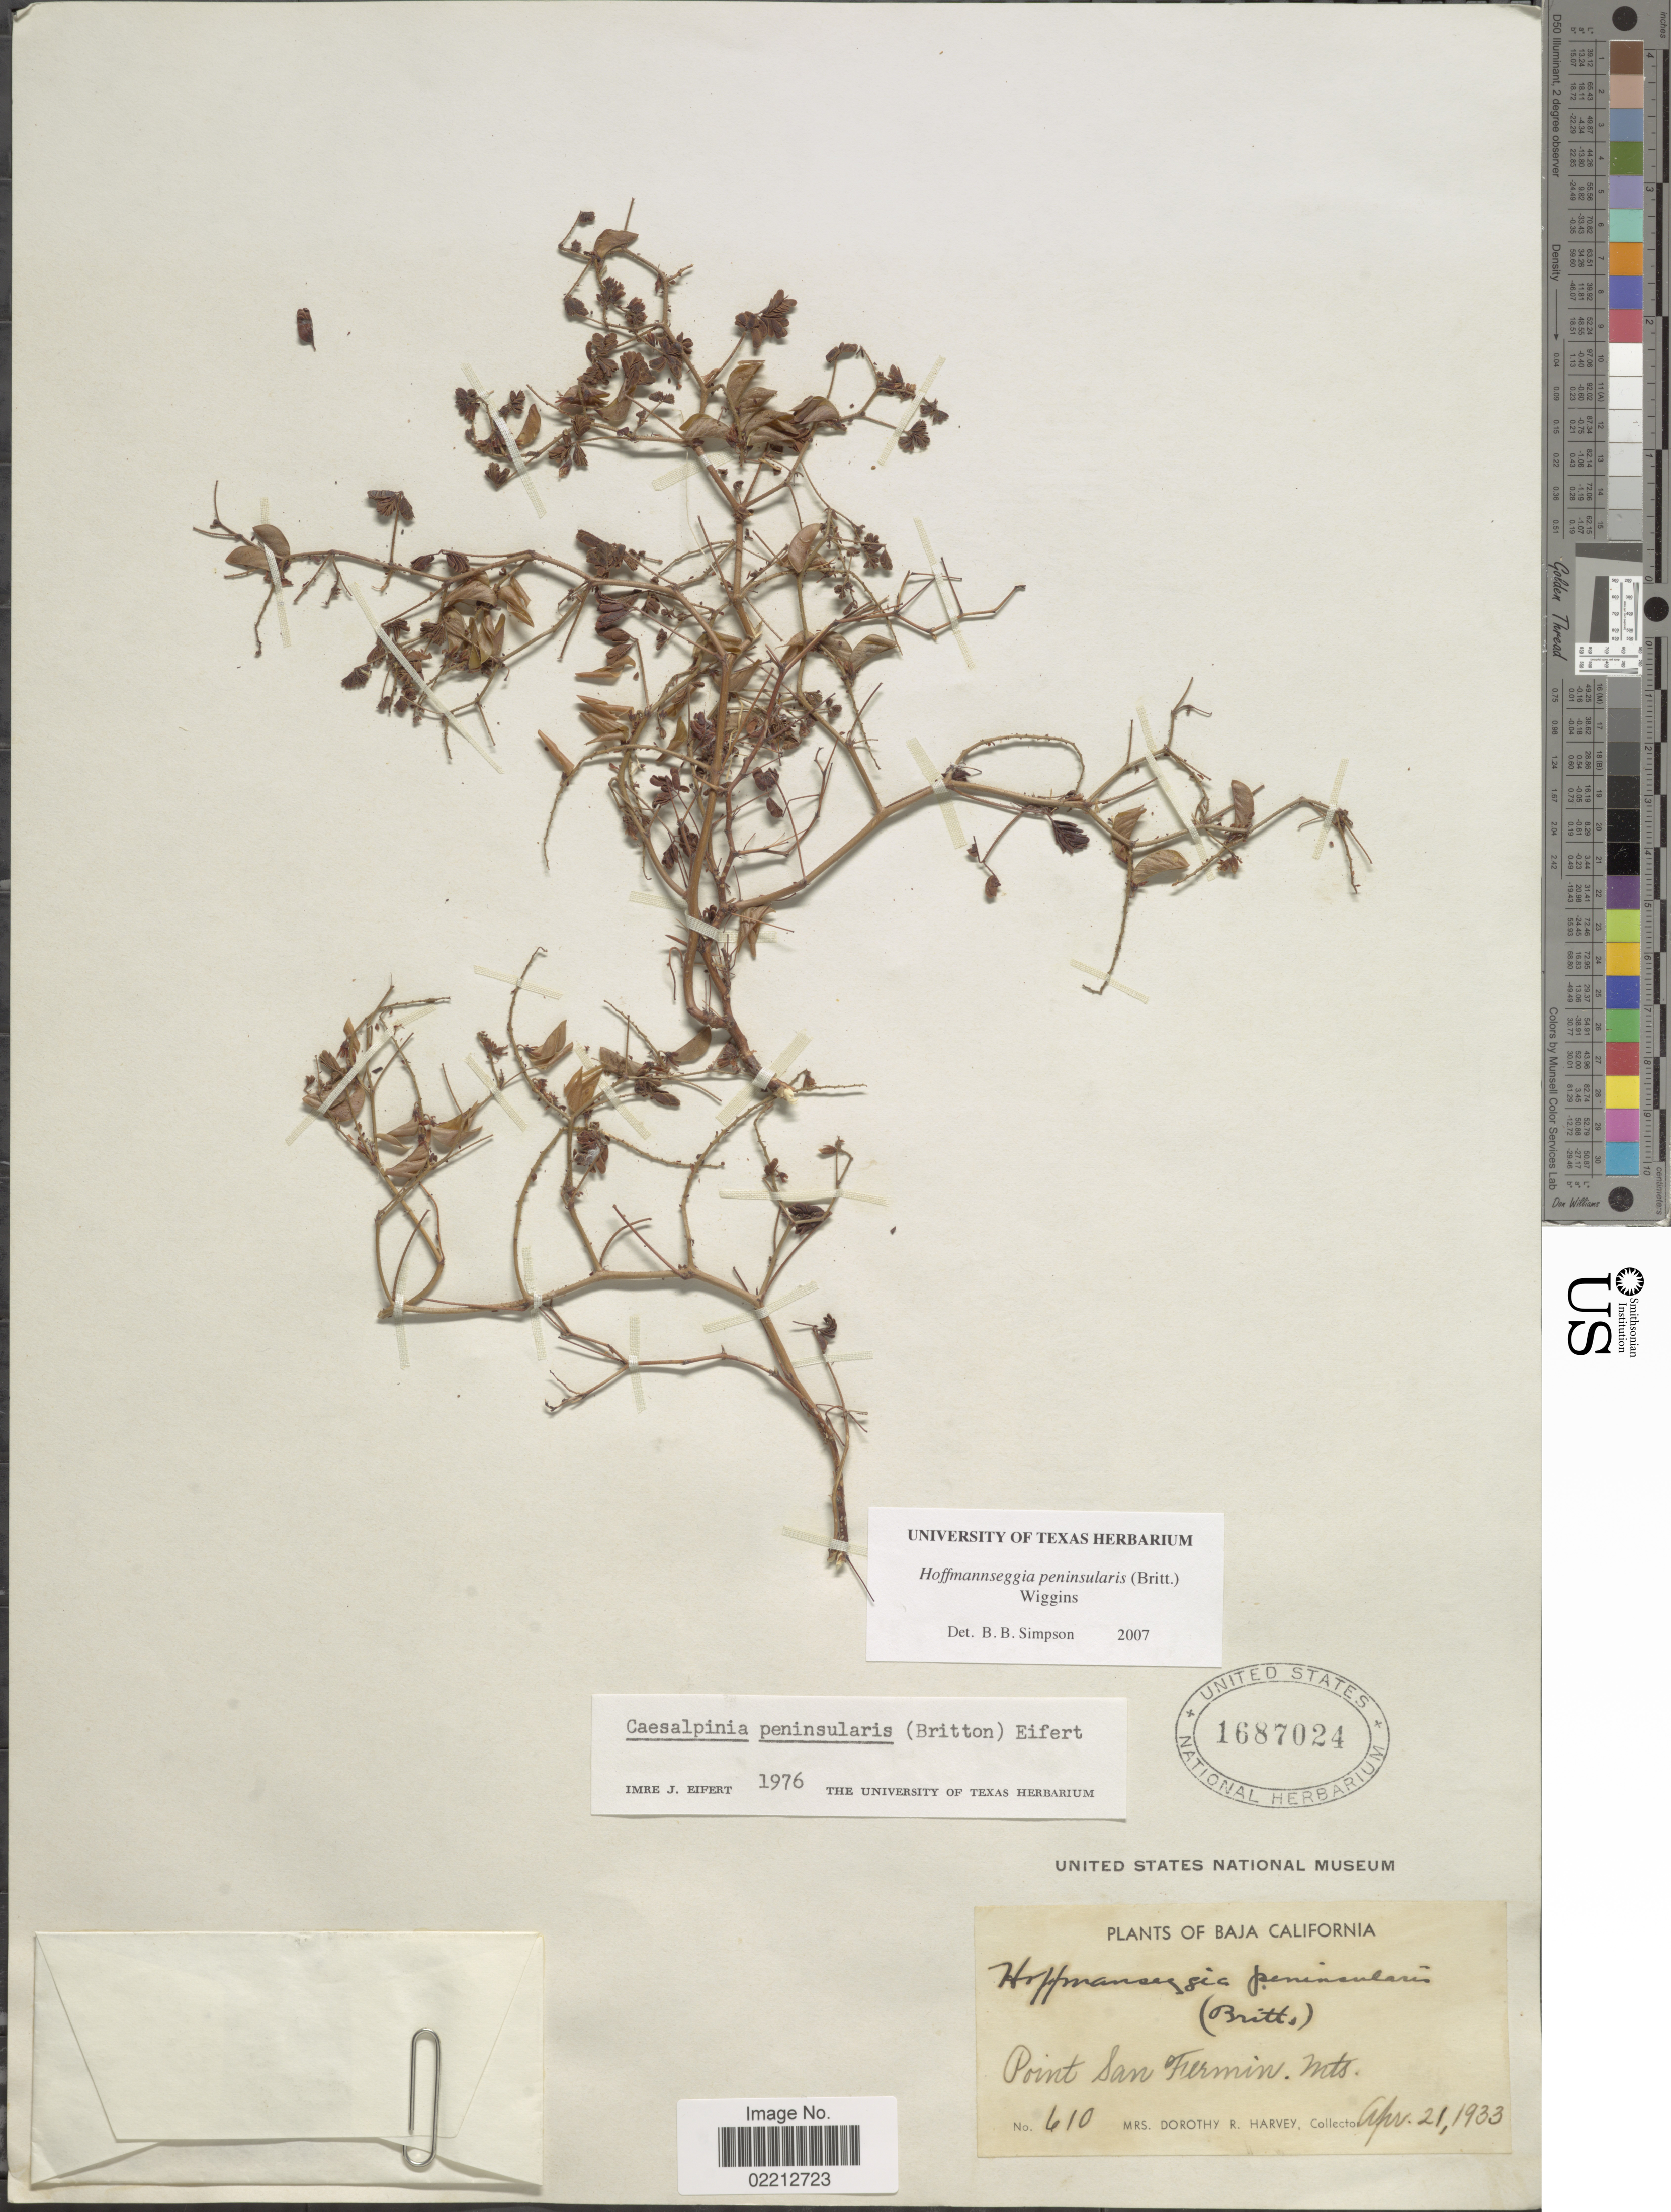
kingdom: Plantae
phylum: Tracheophyta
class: Magnoliopsida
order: Fabales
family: Fabaceae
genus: Hoffmannseggia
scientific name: Hoffmannseggia peninsularis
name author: (Britton) Wiggins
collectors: Harvey, Mrs. D. R.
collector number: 610*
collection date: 1933-04-21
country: Mexico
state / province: Baja California Norte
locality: Point San Fermin Mts.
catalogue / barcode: US 1687024